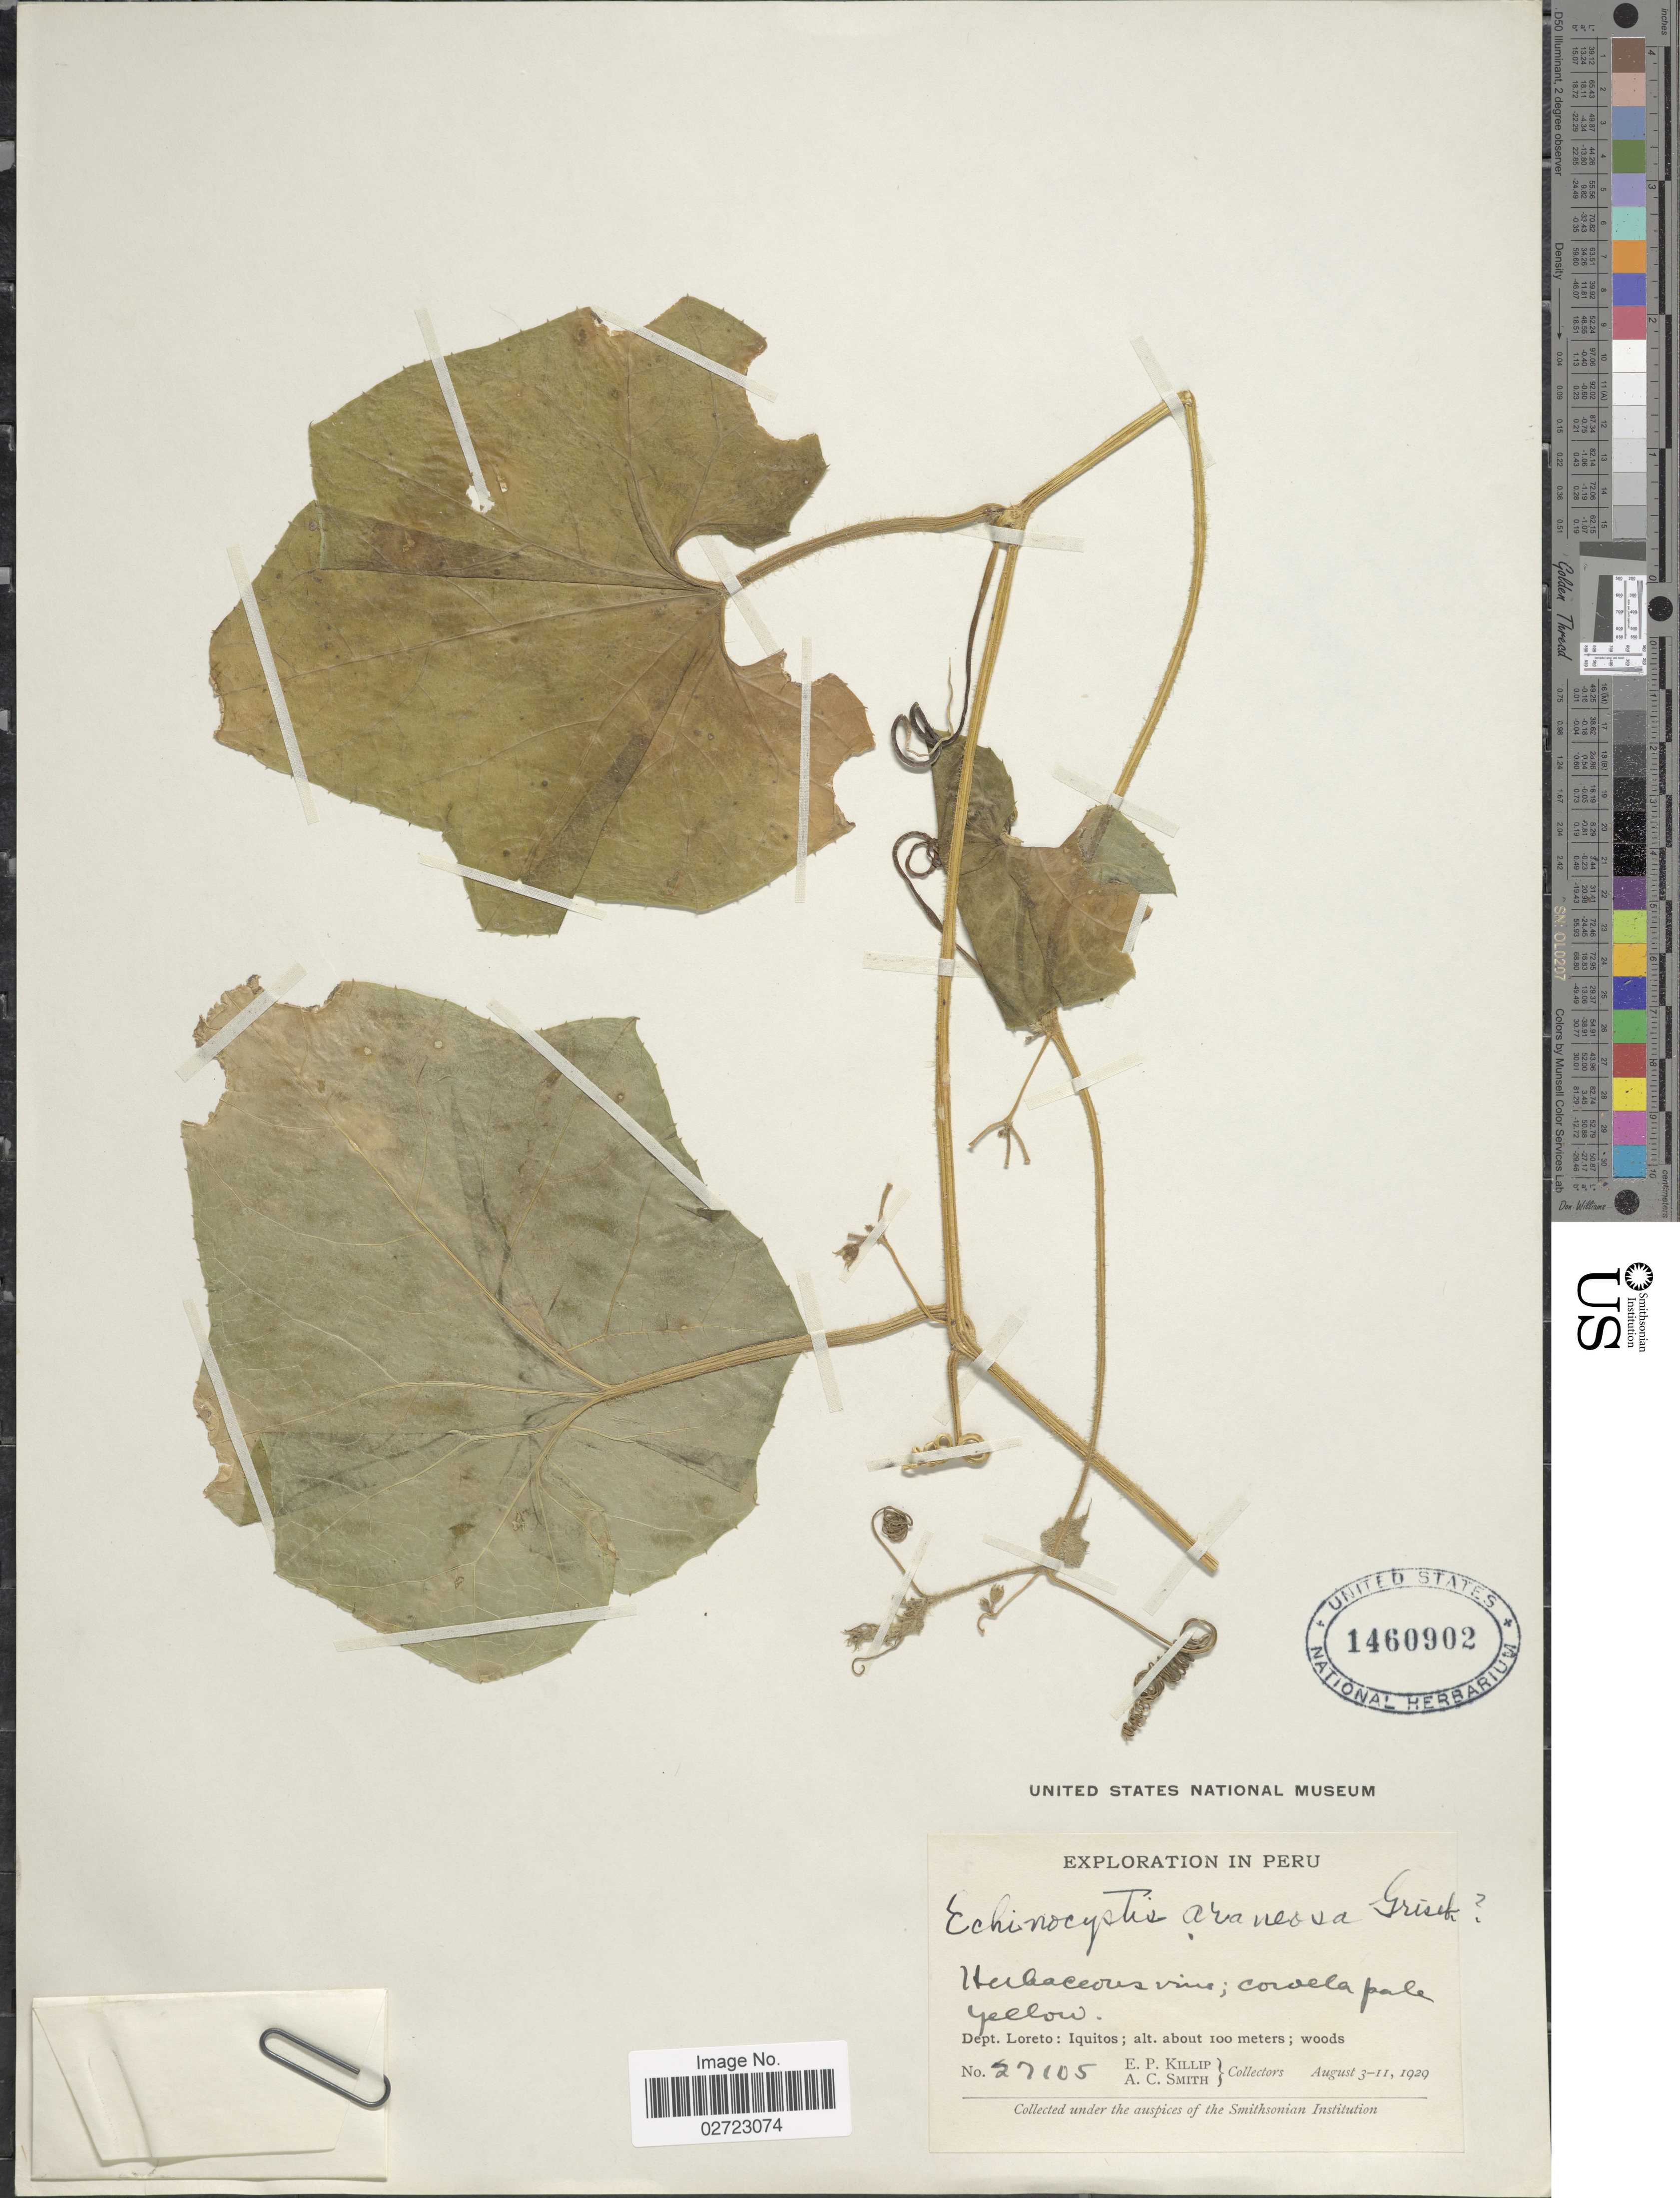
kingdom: Plantae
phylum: Tracheophyta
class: Magnoliopsida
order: Cucurbitales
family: Cucurbitaceae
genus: Echinopepon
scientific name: Echinopepon racemosus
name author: (Steud.) C. Jeffrey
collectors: E. P. Killip & A. C. Smith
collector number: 27105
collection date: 1929-08-03/1929-08-11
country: Peru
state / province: Loreto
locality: Iquitos.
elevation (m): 100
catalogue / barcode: US 1460902